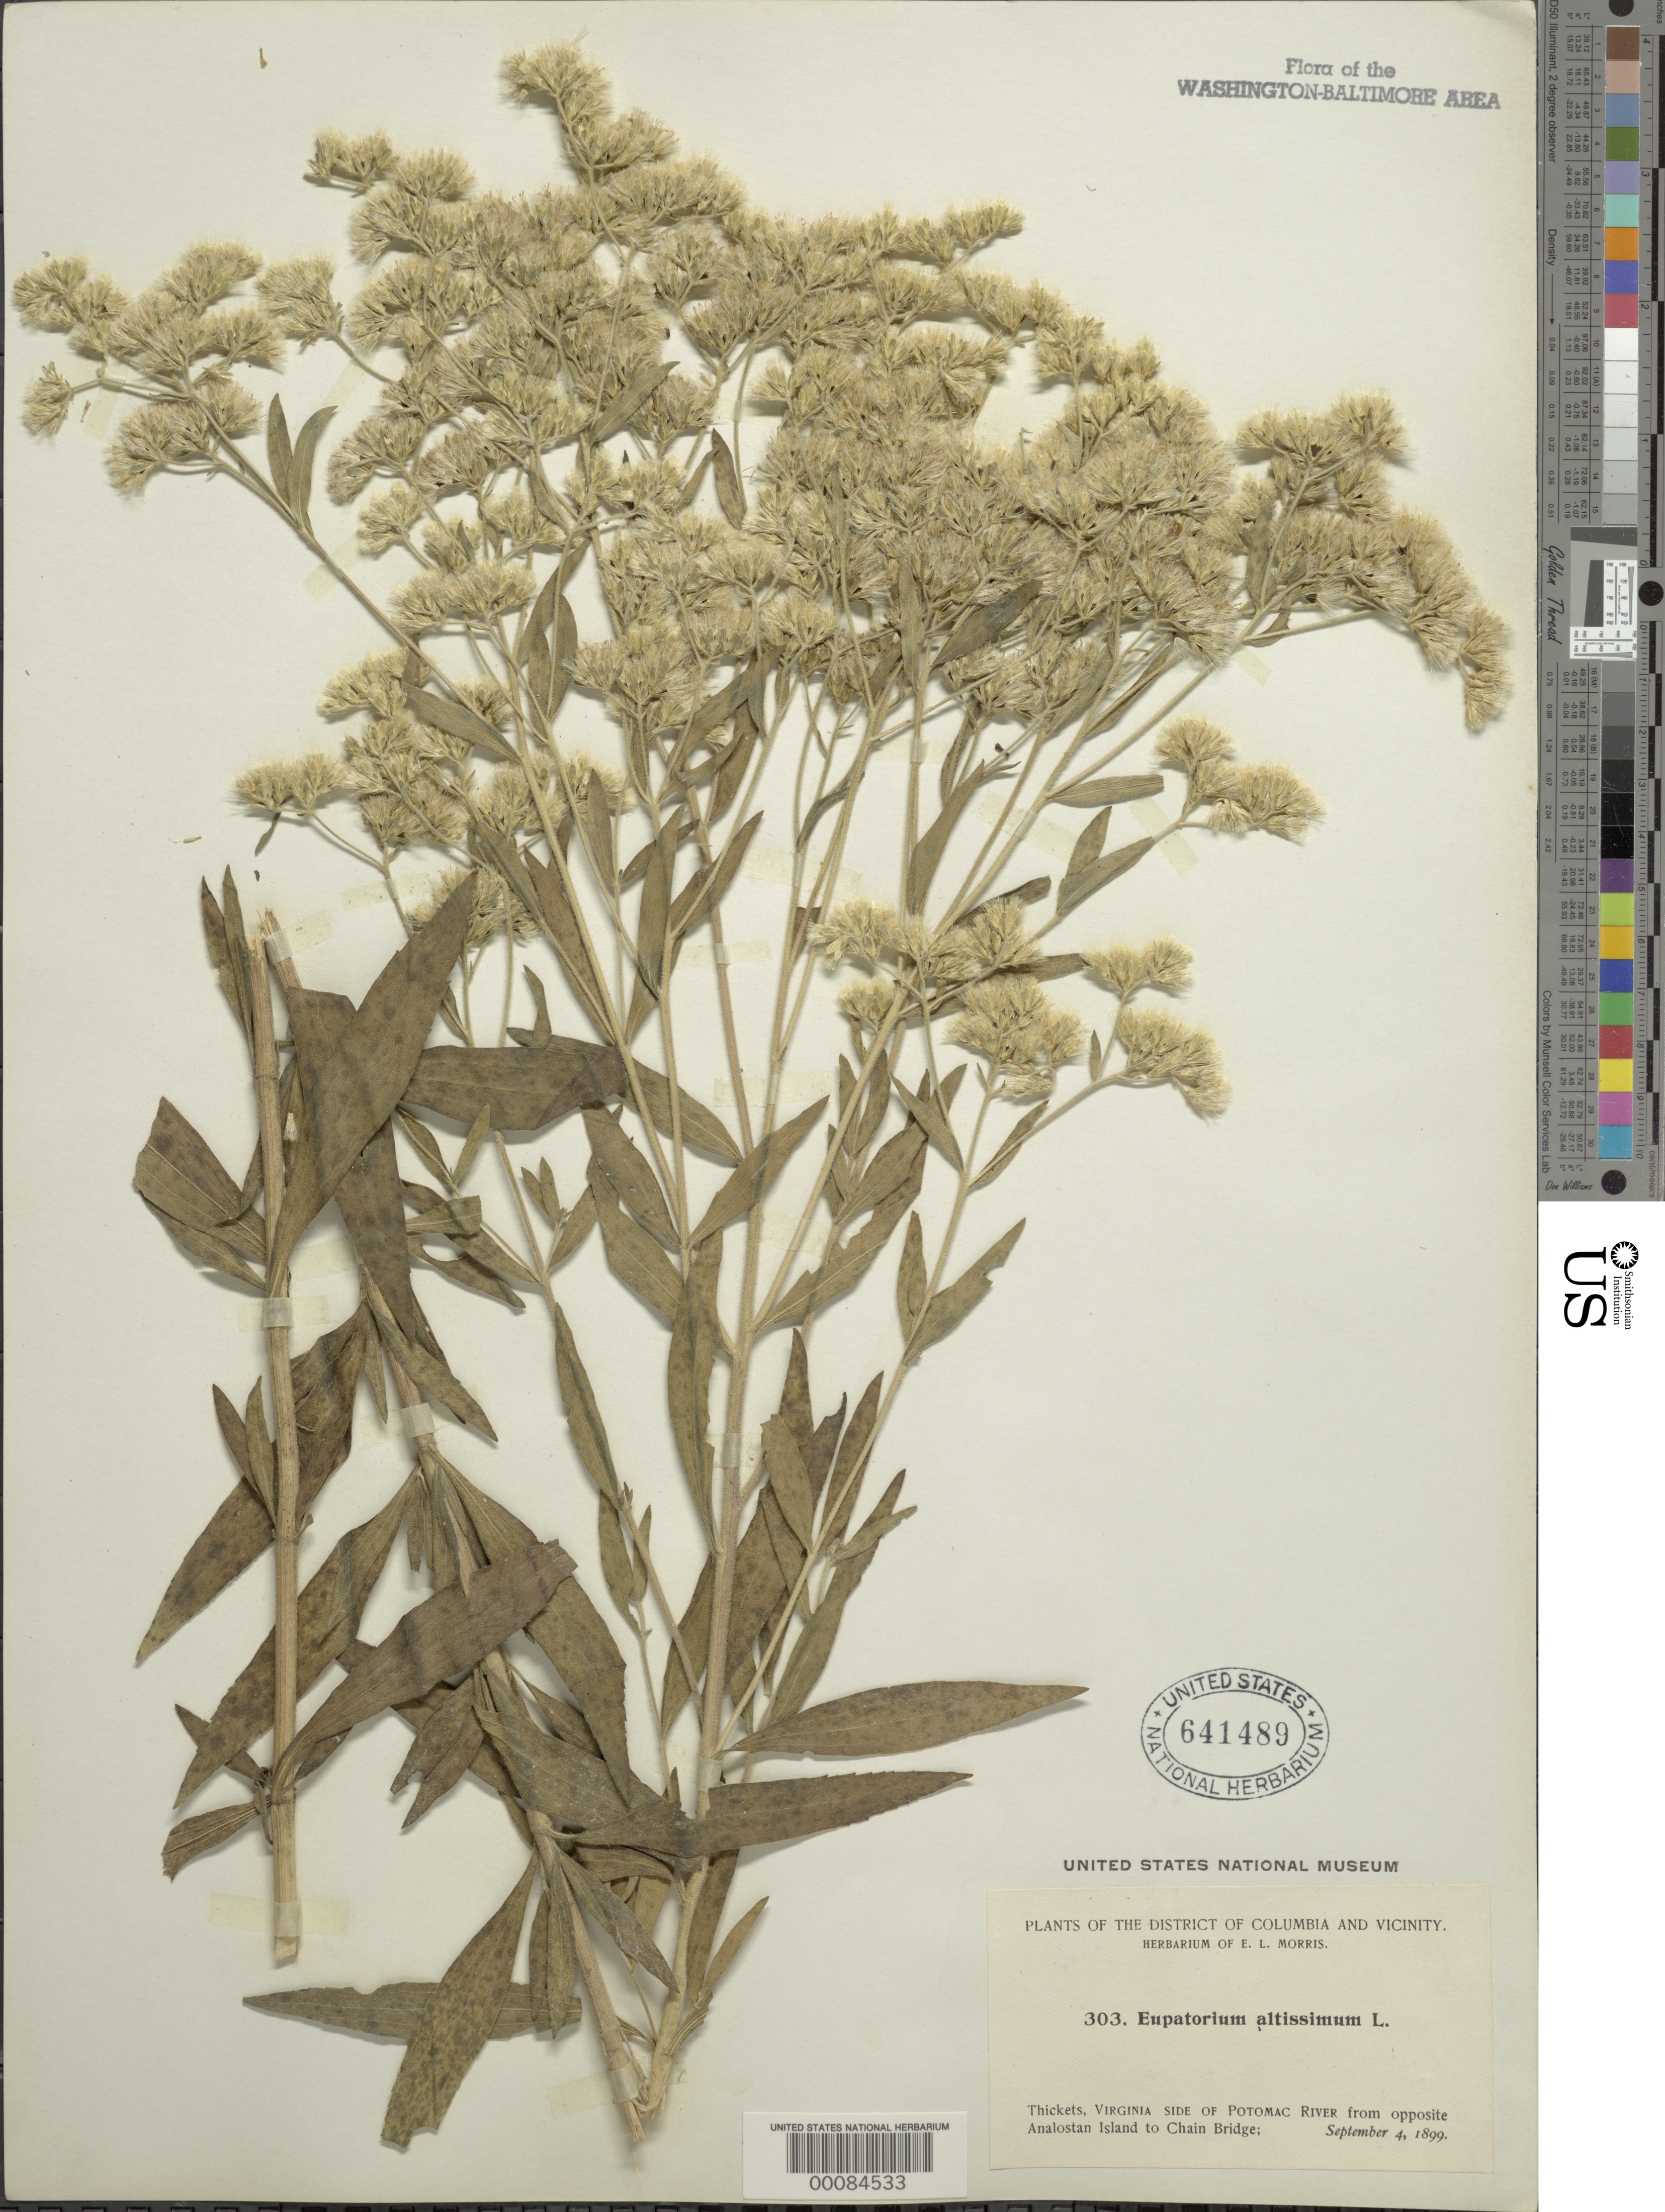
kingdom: Plantae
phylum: Tracheophyta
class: Magnoliopsida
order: Asterales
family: Asteraceae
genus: Eupatorium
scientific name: Eupatorium altissimum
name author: L.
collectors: E. L. Morris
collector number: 3048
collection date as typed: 04 Sep 1899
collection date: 1899-09-04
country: United States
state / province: Virginia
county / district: Arlington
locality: opposite Analostan Island to Chain Bridge C. & O. Canal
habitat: River thickets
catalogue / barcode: US 641489